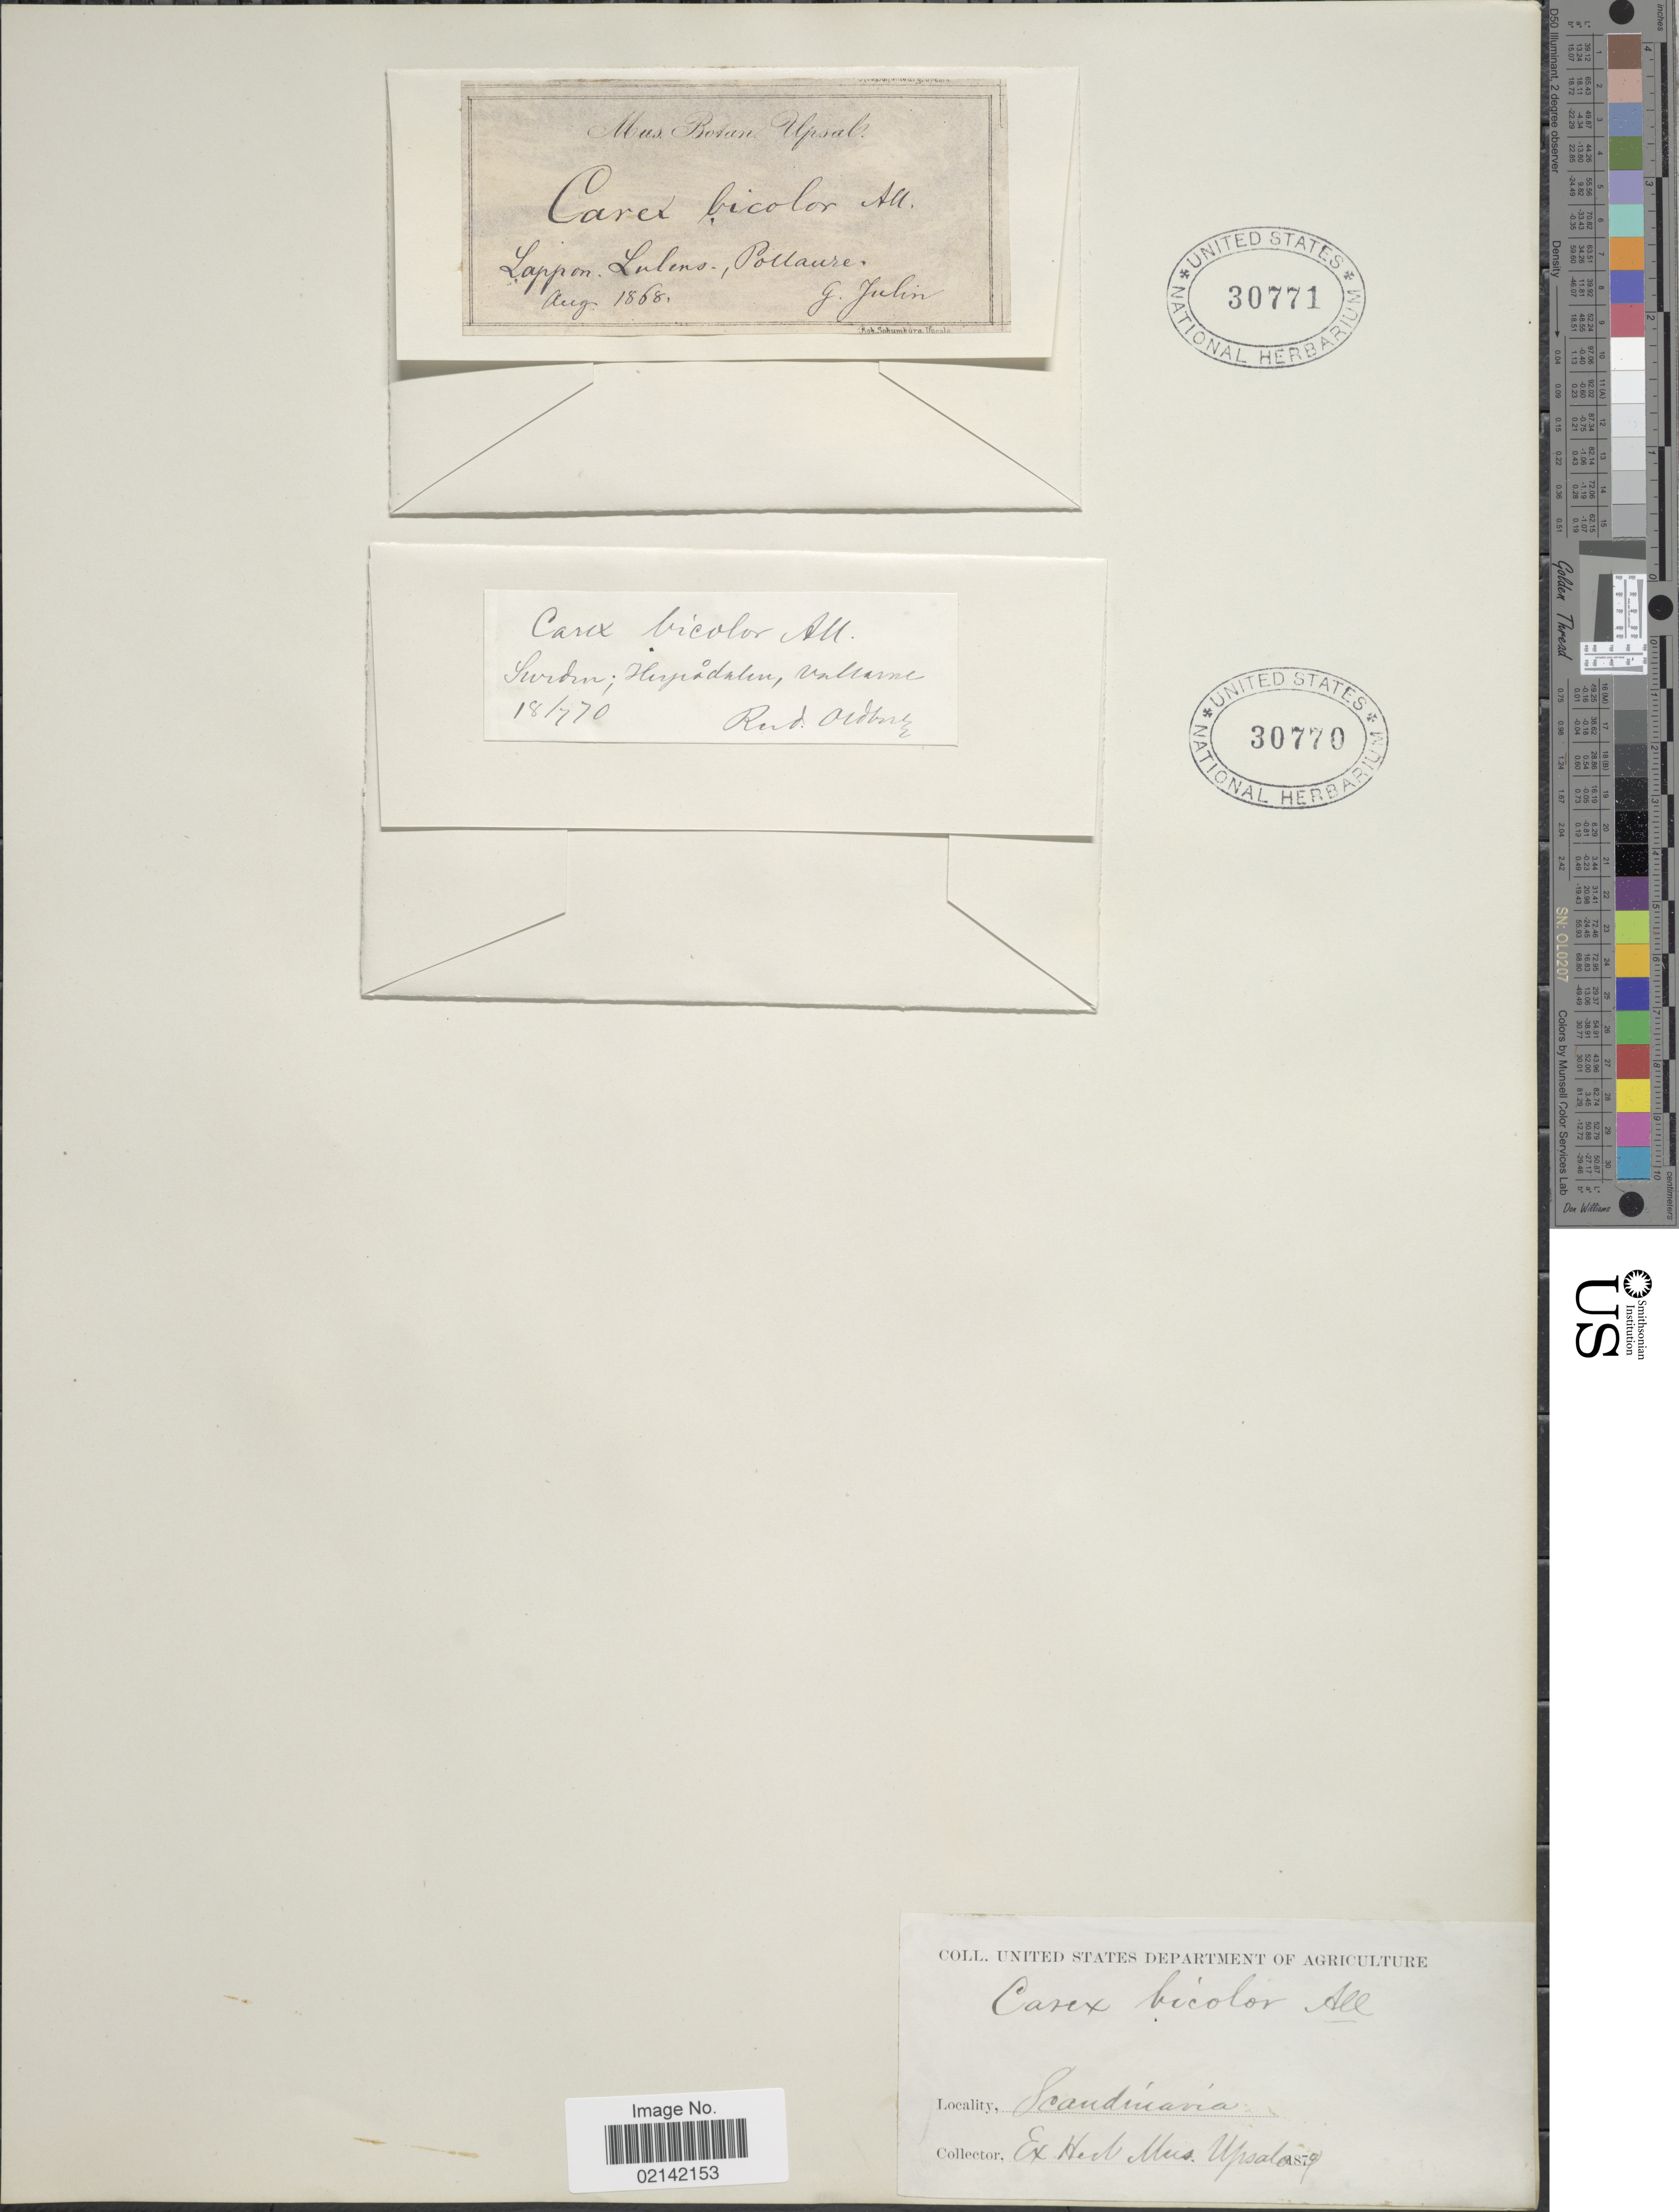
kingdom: Plantae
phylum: Tracheophyta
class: Liliopsida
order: Poales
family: Cyperaceae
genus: Carex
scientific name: Carex bicolor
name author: Bellardi ex All.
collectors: R. Oldburg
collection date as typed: Transcribed d/m/y: 18/7/70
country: Sweden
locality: Sweden, Herjedalen, Vallerne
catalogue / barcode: US 30770-2